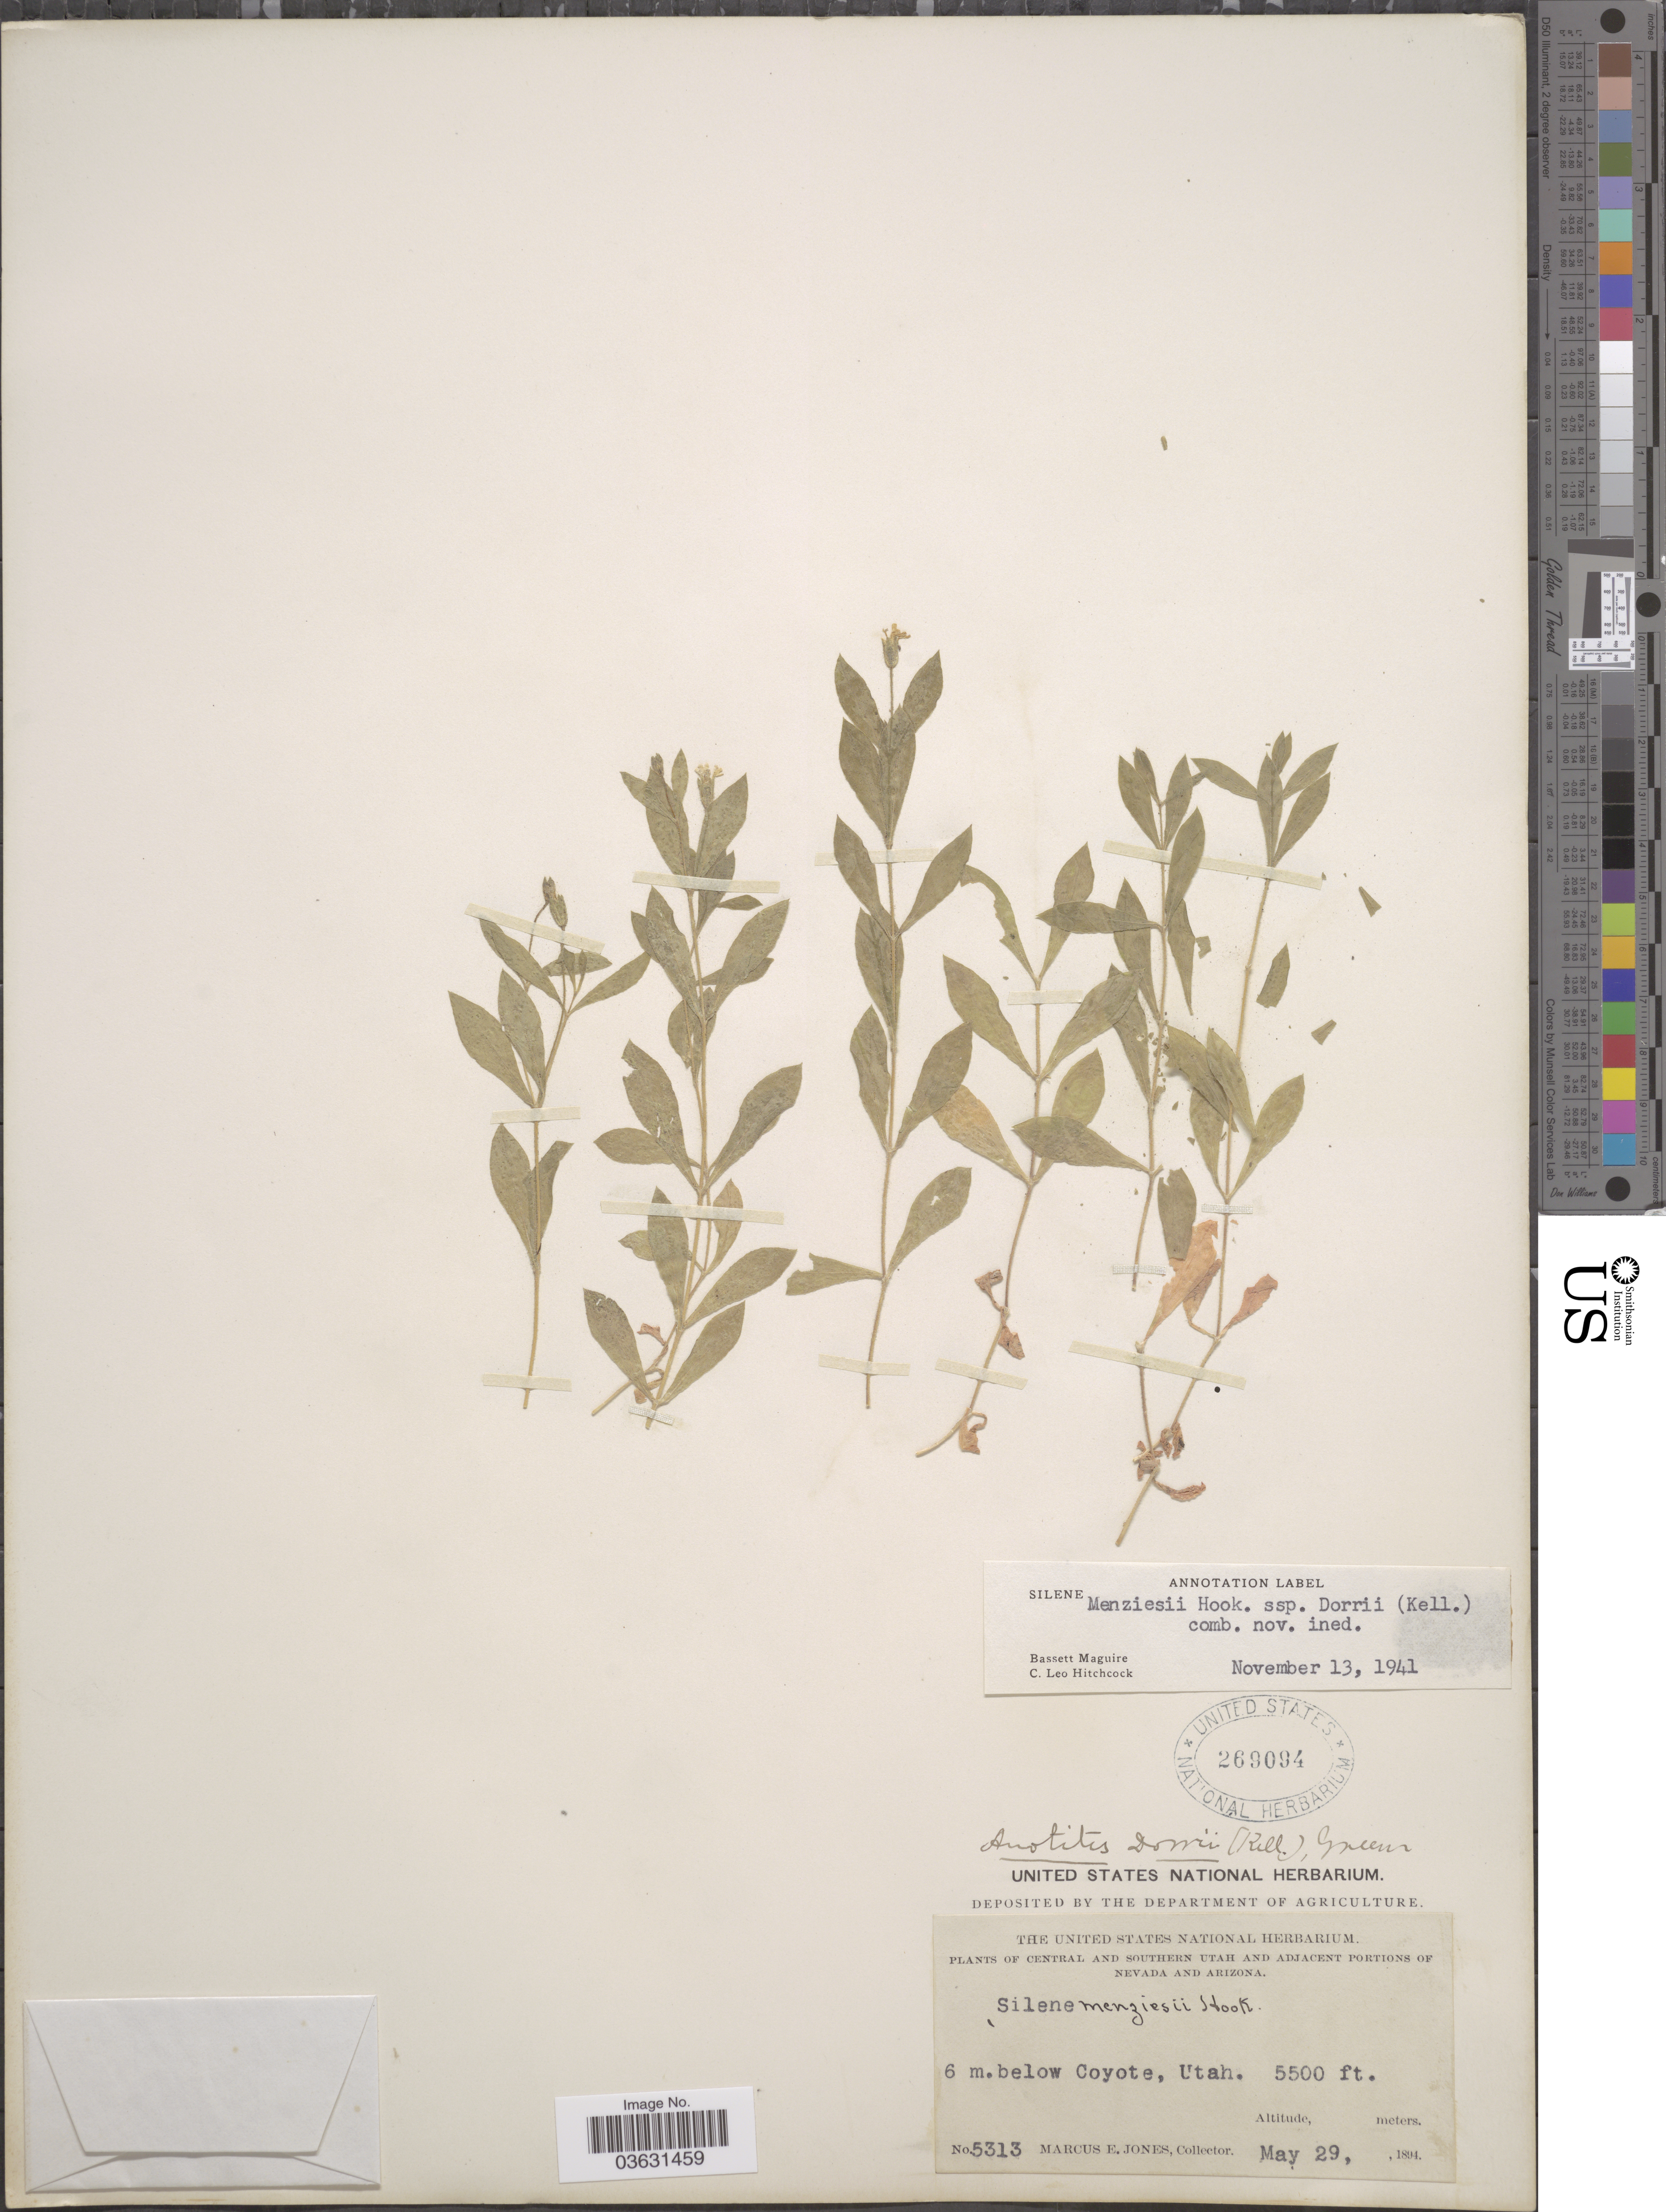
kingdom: Plantae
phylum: Tracheophyta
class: Magnoliopsida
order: Caryophyllales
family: Caryophyllaceae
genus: Silene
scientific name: Silene menziesii subsp. dorrii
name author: (Kellogg) C.L. Hitchc. & Maguire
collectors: M. E. Jones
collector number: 5313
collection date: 1894-05-29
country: United States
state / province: Utah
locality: Central and southern Utah. 6 m. below Coyote.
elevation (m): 1676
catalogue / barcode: US 269094